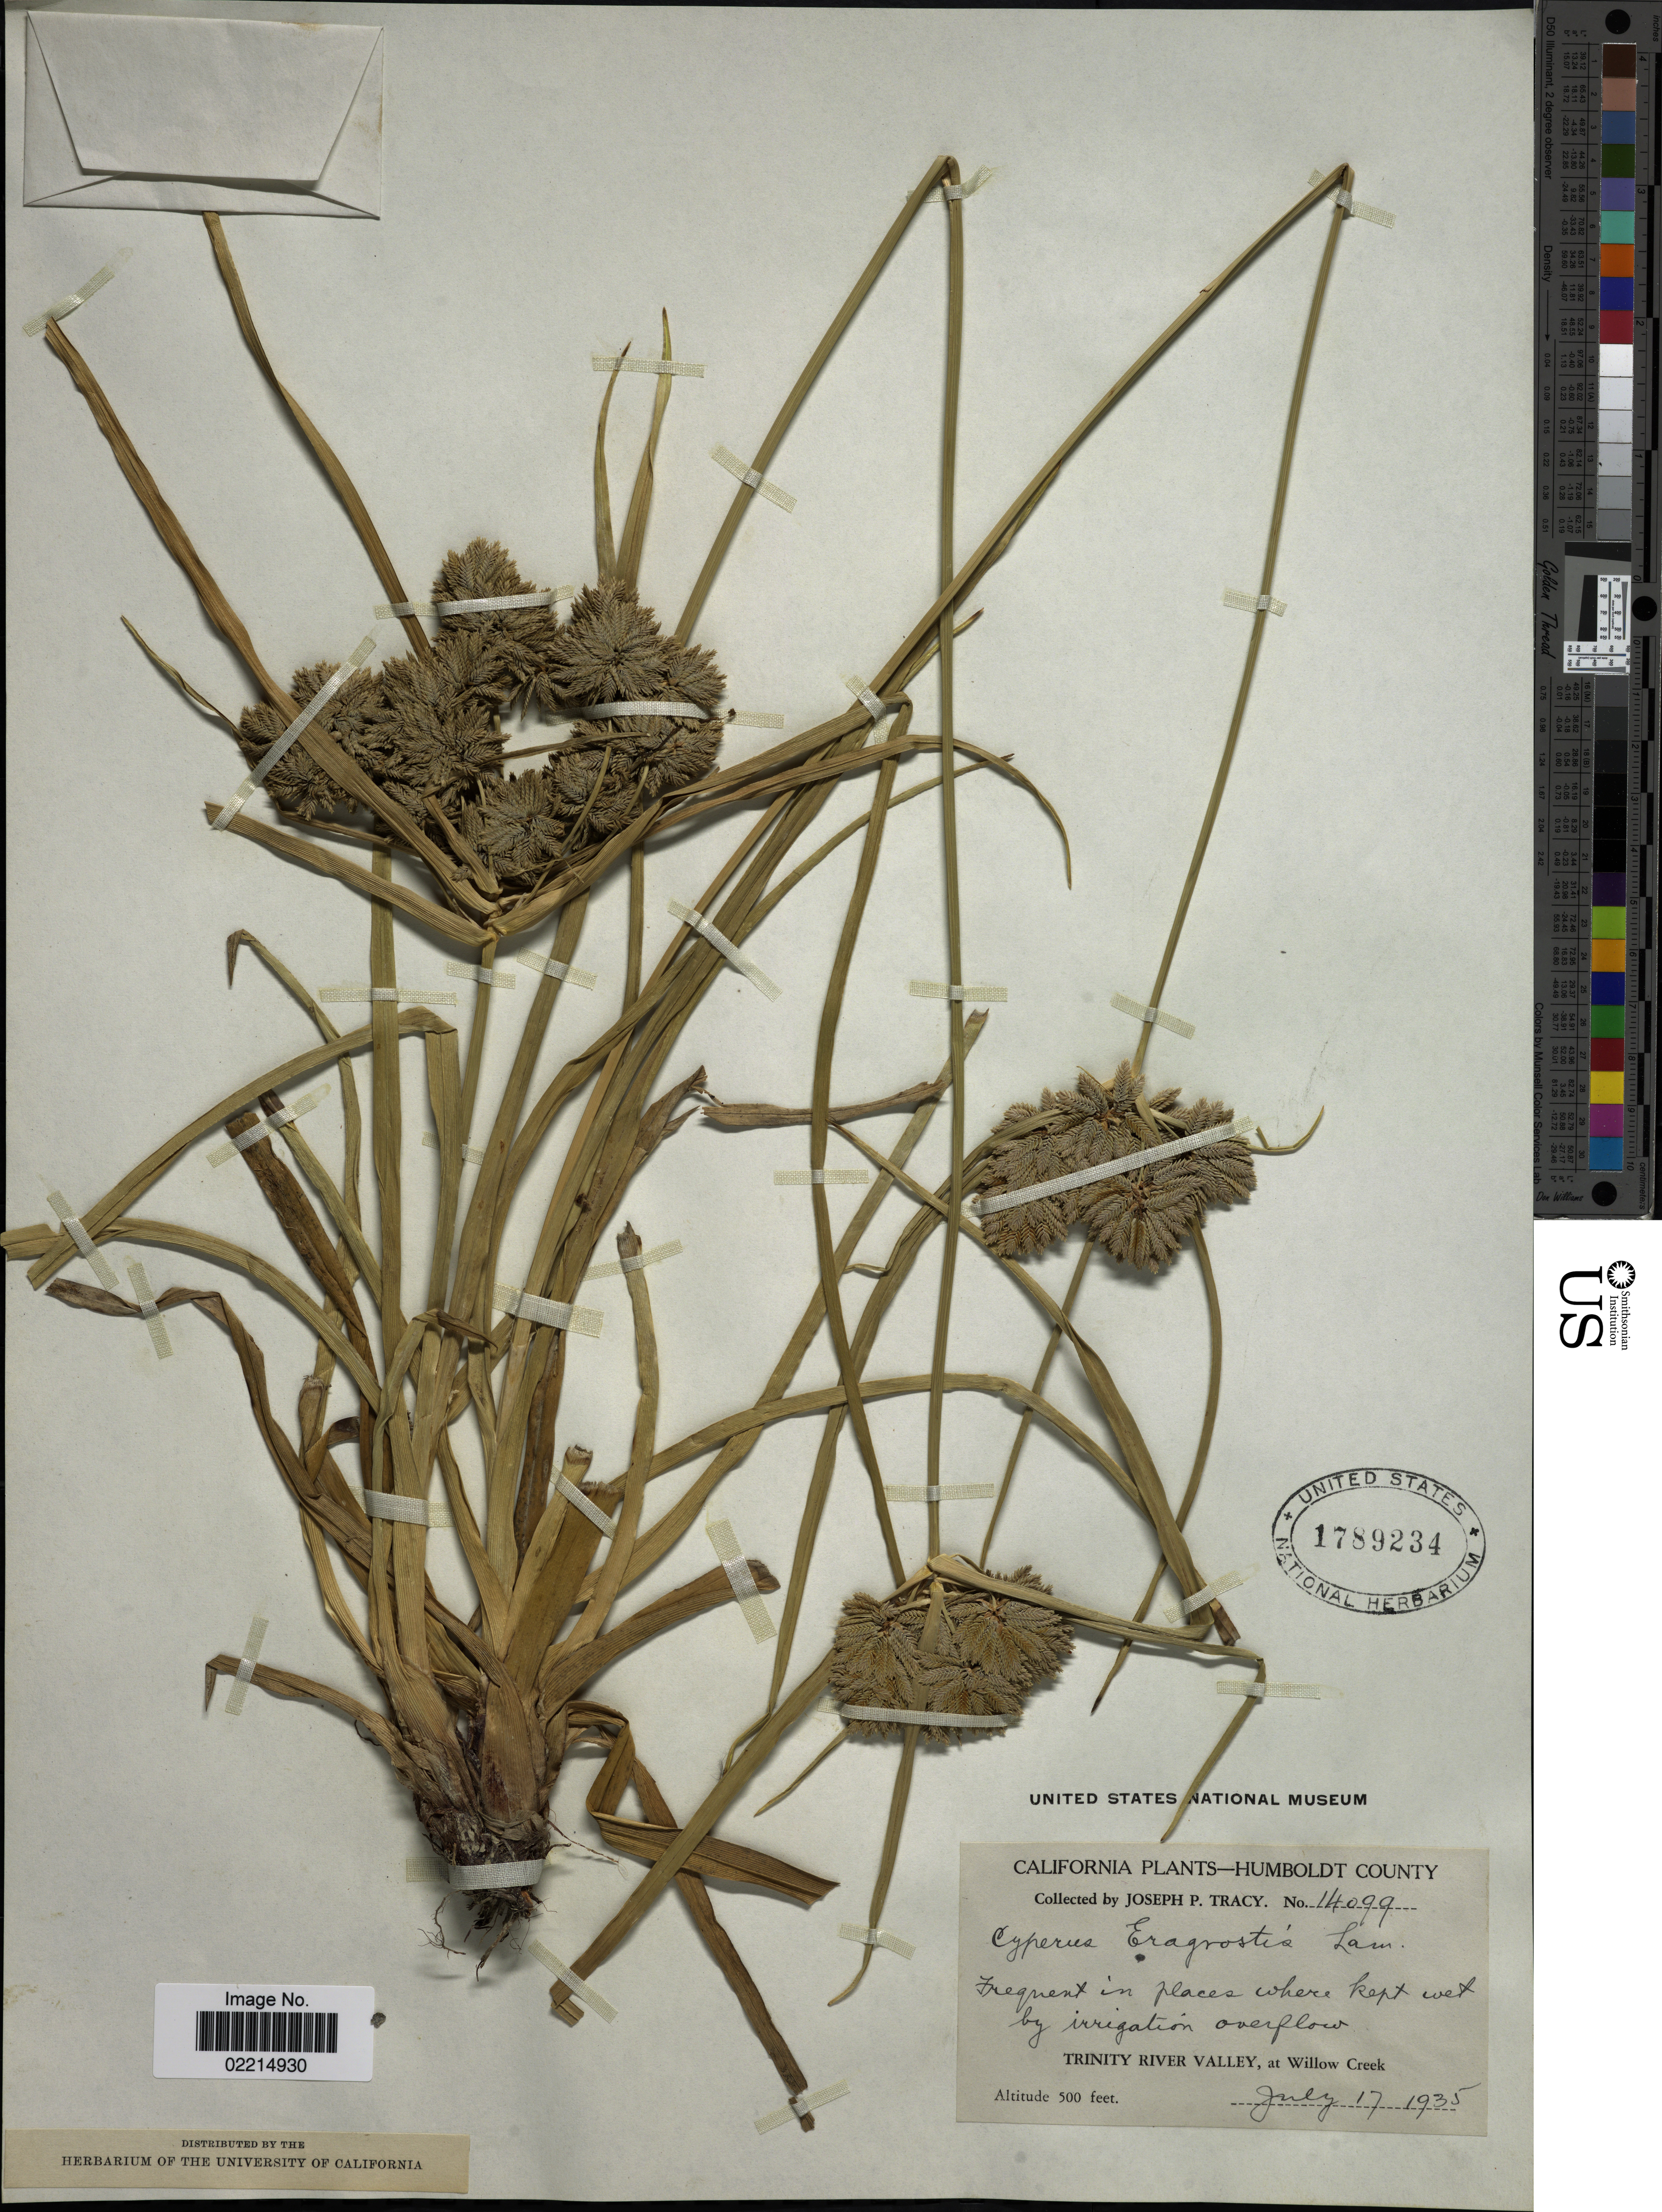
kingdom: Plantae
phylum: Tracheophyta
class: Liliopsida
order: Poales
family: Cyperaceae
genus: Cyperus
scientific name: Cyperus eragrostis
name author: Lam.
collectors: J. Tracy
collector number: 14099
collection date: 1935-09-17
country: United States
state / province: California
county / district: Humboldt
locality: Humboldt County, Trinity River Valley, at Willow Creek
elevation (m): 152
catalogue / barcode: US 1789234